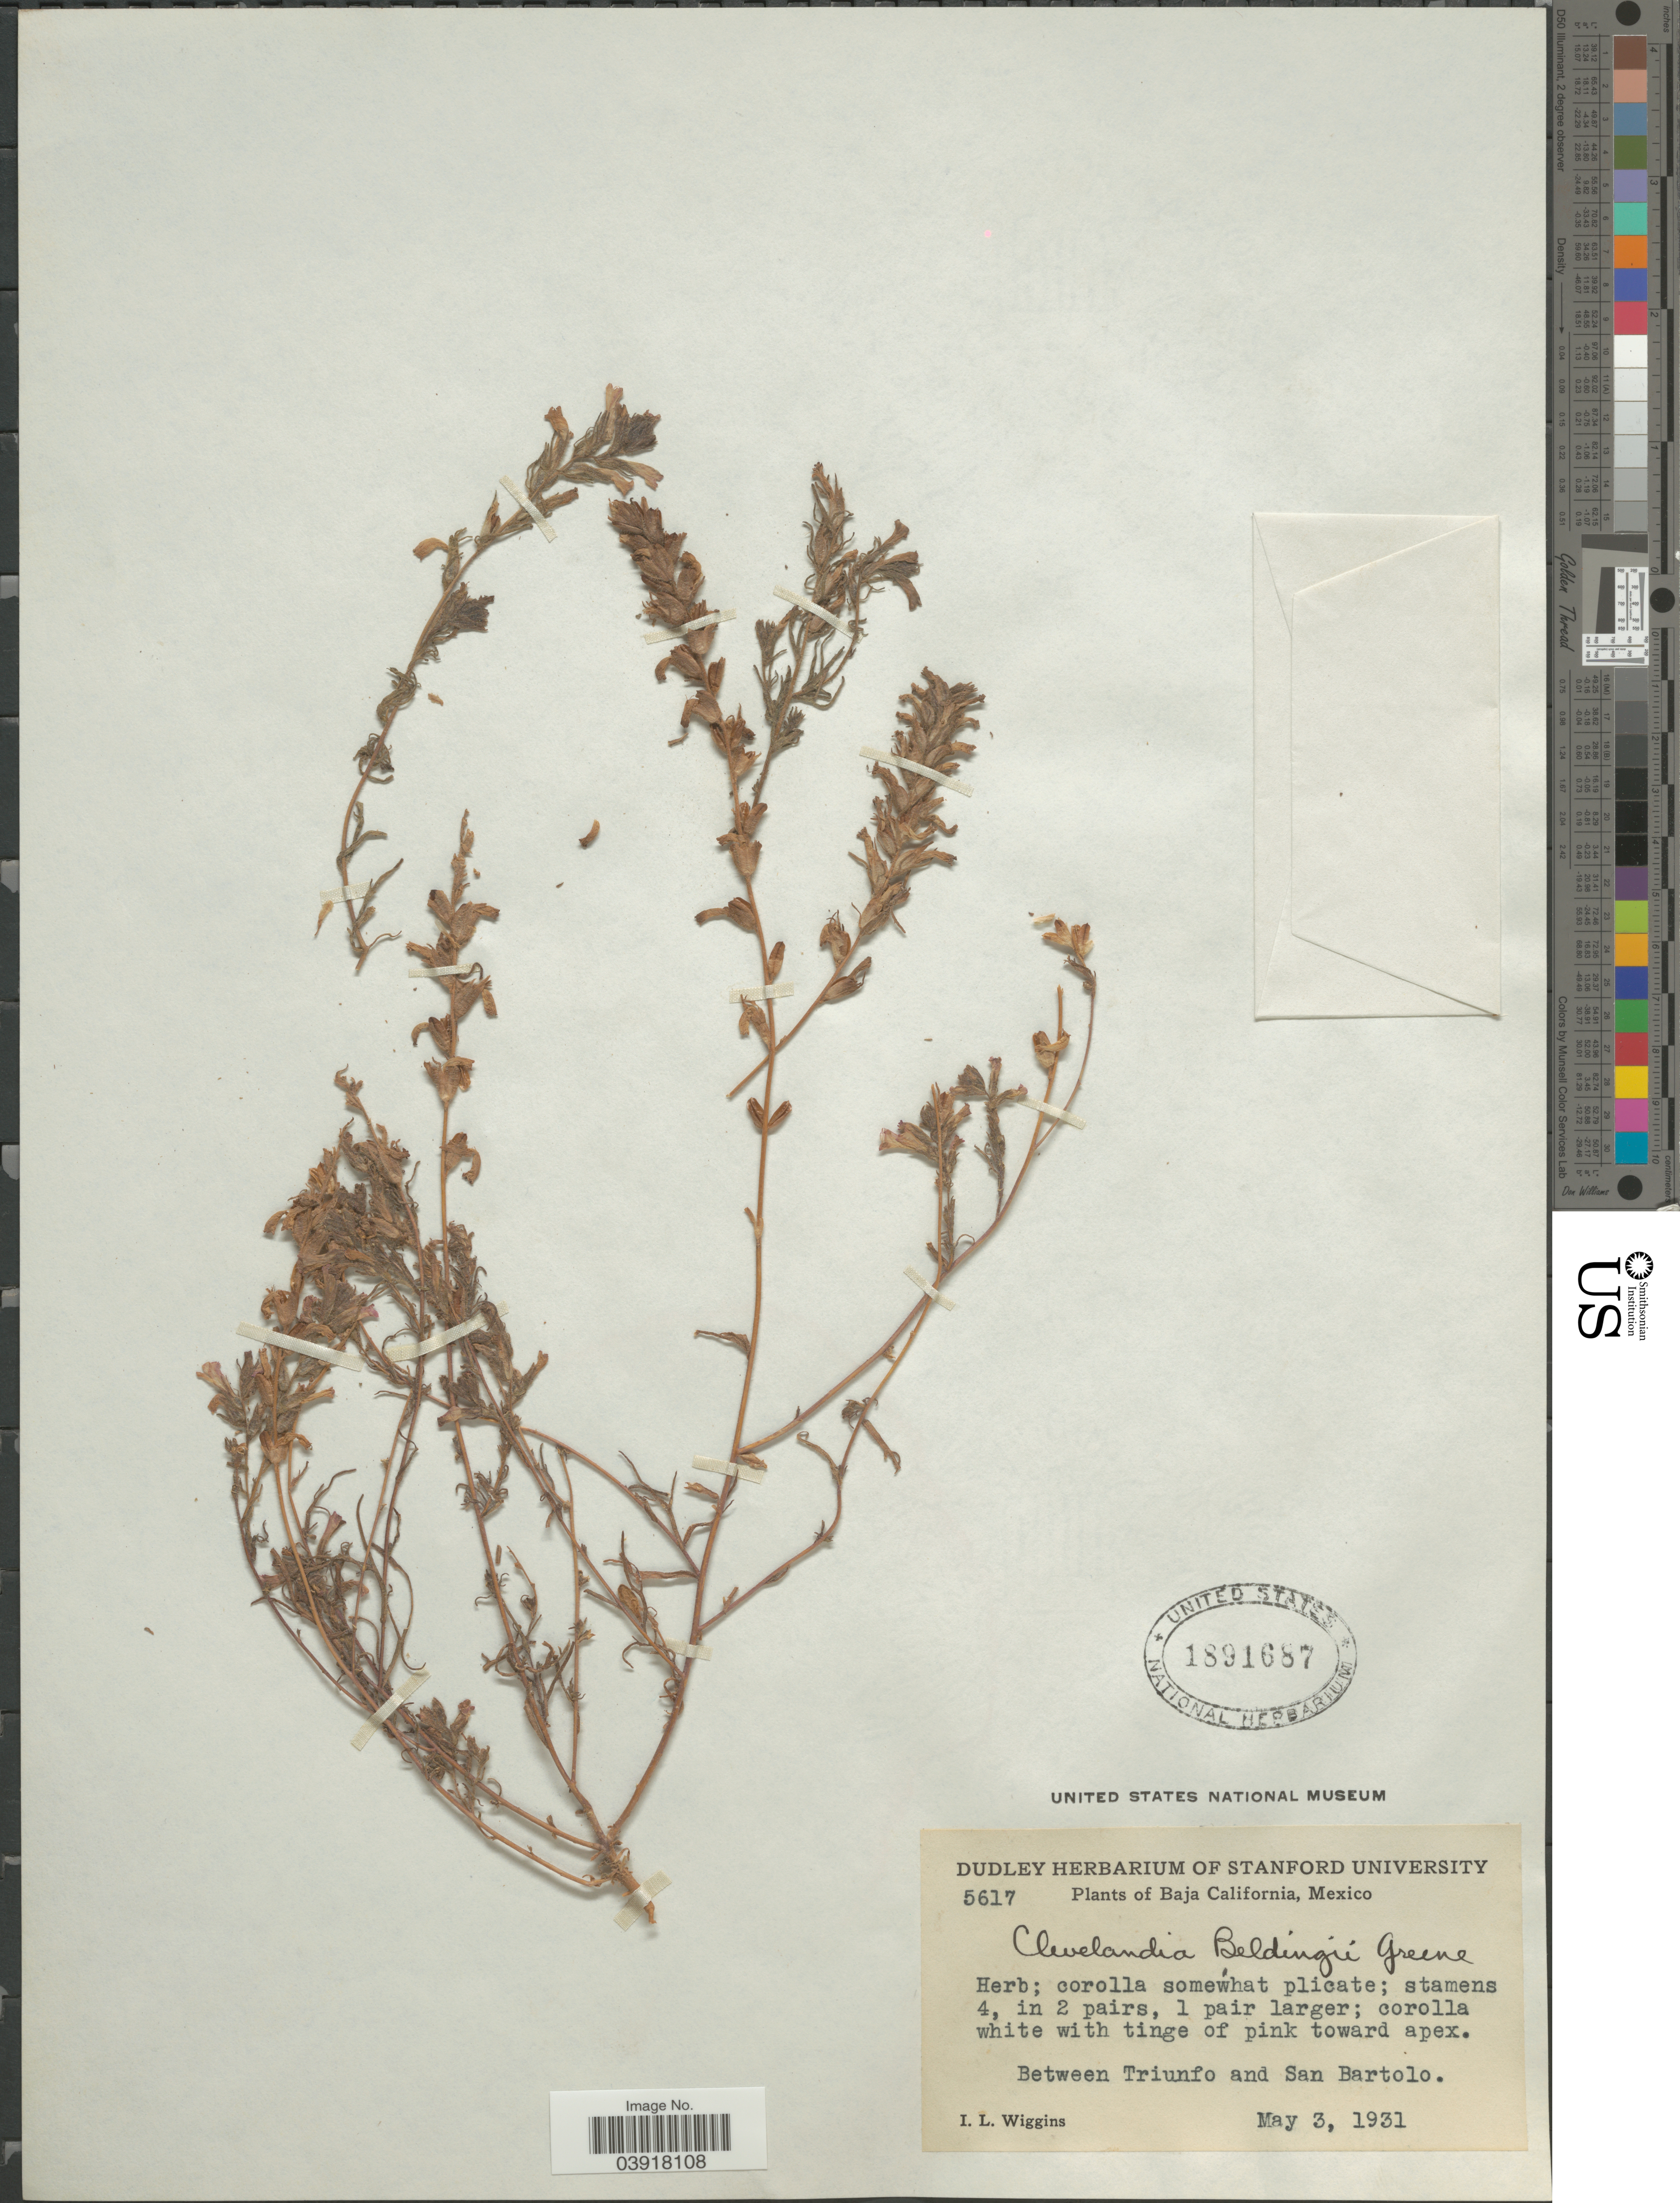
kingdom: Plantae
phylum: Tracheophyta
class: Magnoliopsida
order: Lamiales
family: Orobanchaceae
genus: Clevelandia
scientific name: Clevelandia beldingii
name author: Greene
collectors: I. L. Wiggins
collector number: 5617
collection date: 1931-05-03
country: Mexico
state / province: Baja California Sur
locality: Between Triunfo and San Bartolo.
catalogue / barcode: US 1891687